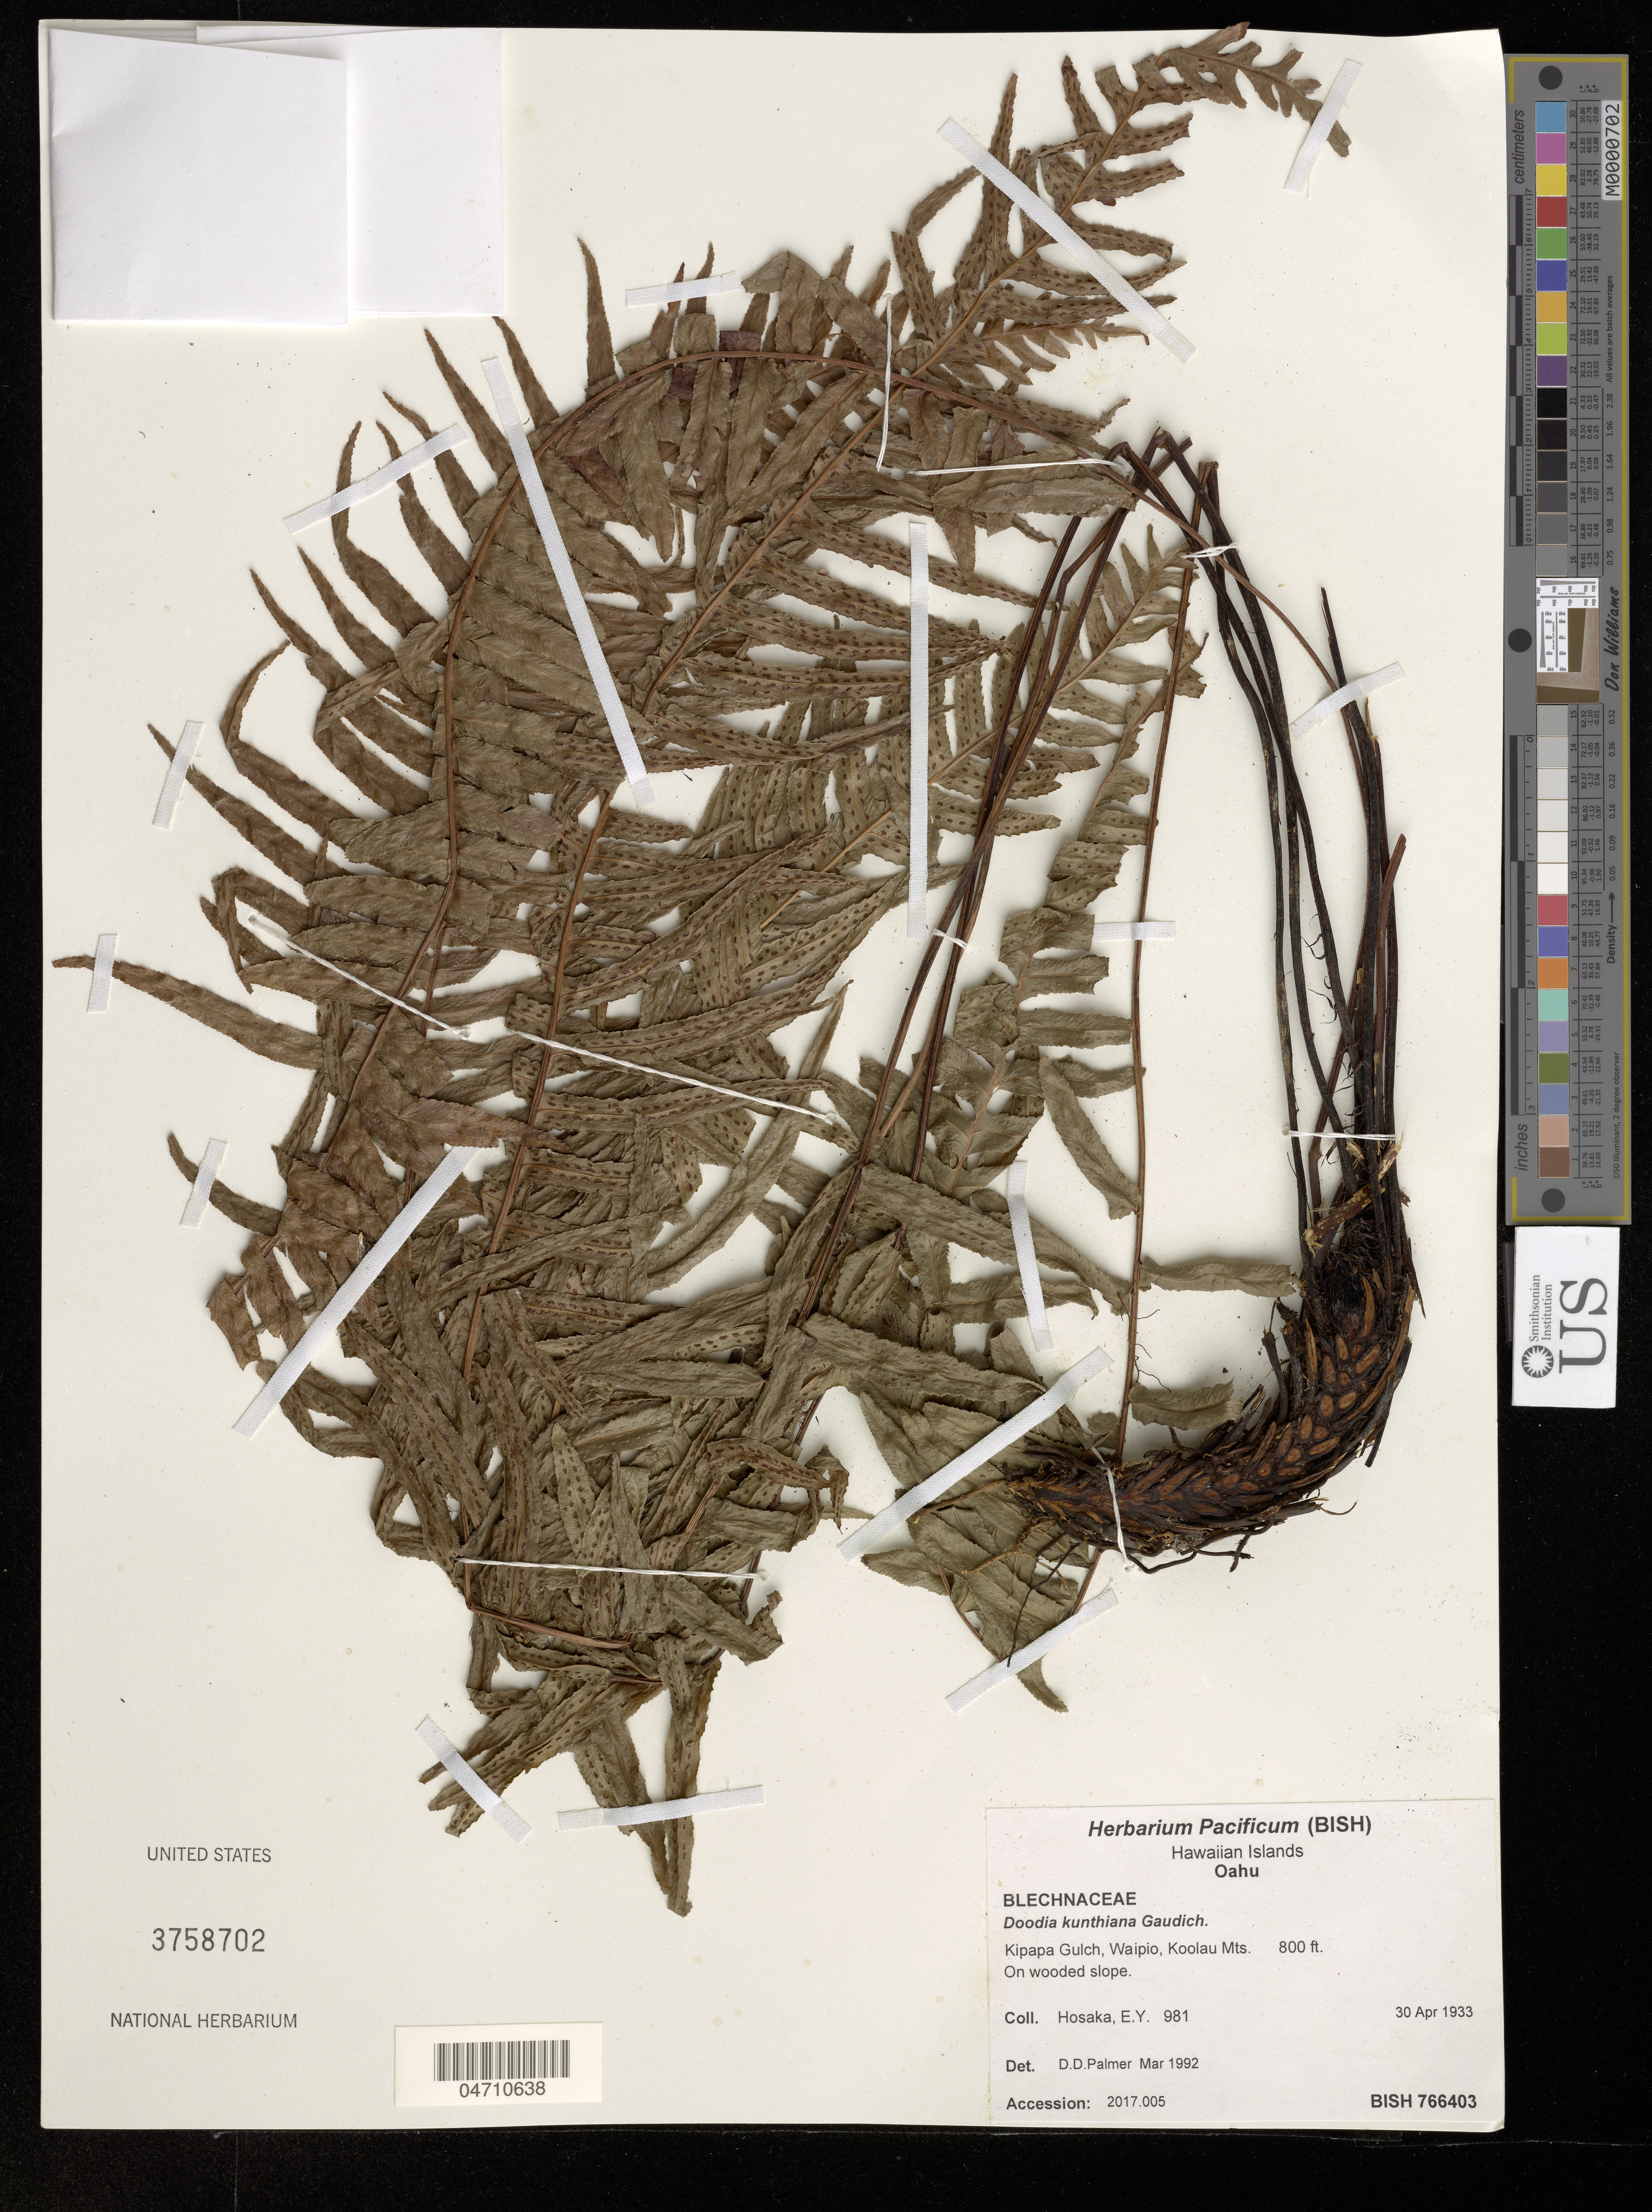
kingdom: Plantae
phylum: Tracheophyta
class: Polypodiopsida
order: Polypodiales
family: Blechnaceae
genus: Doodia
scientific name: Doodia kunthiana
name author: Gaudich.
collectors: E. Y. Hosaka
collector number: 981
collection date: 1933-04-30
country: United States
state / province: Hawaii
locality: Hawaiian Islands. Oahu. Kipapa Gulch, Waipio, Koolau Mts.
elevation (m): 244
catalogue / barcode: US 3758702